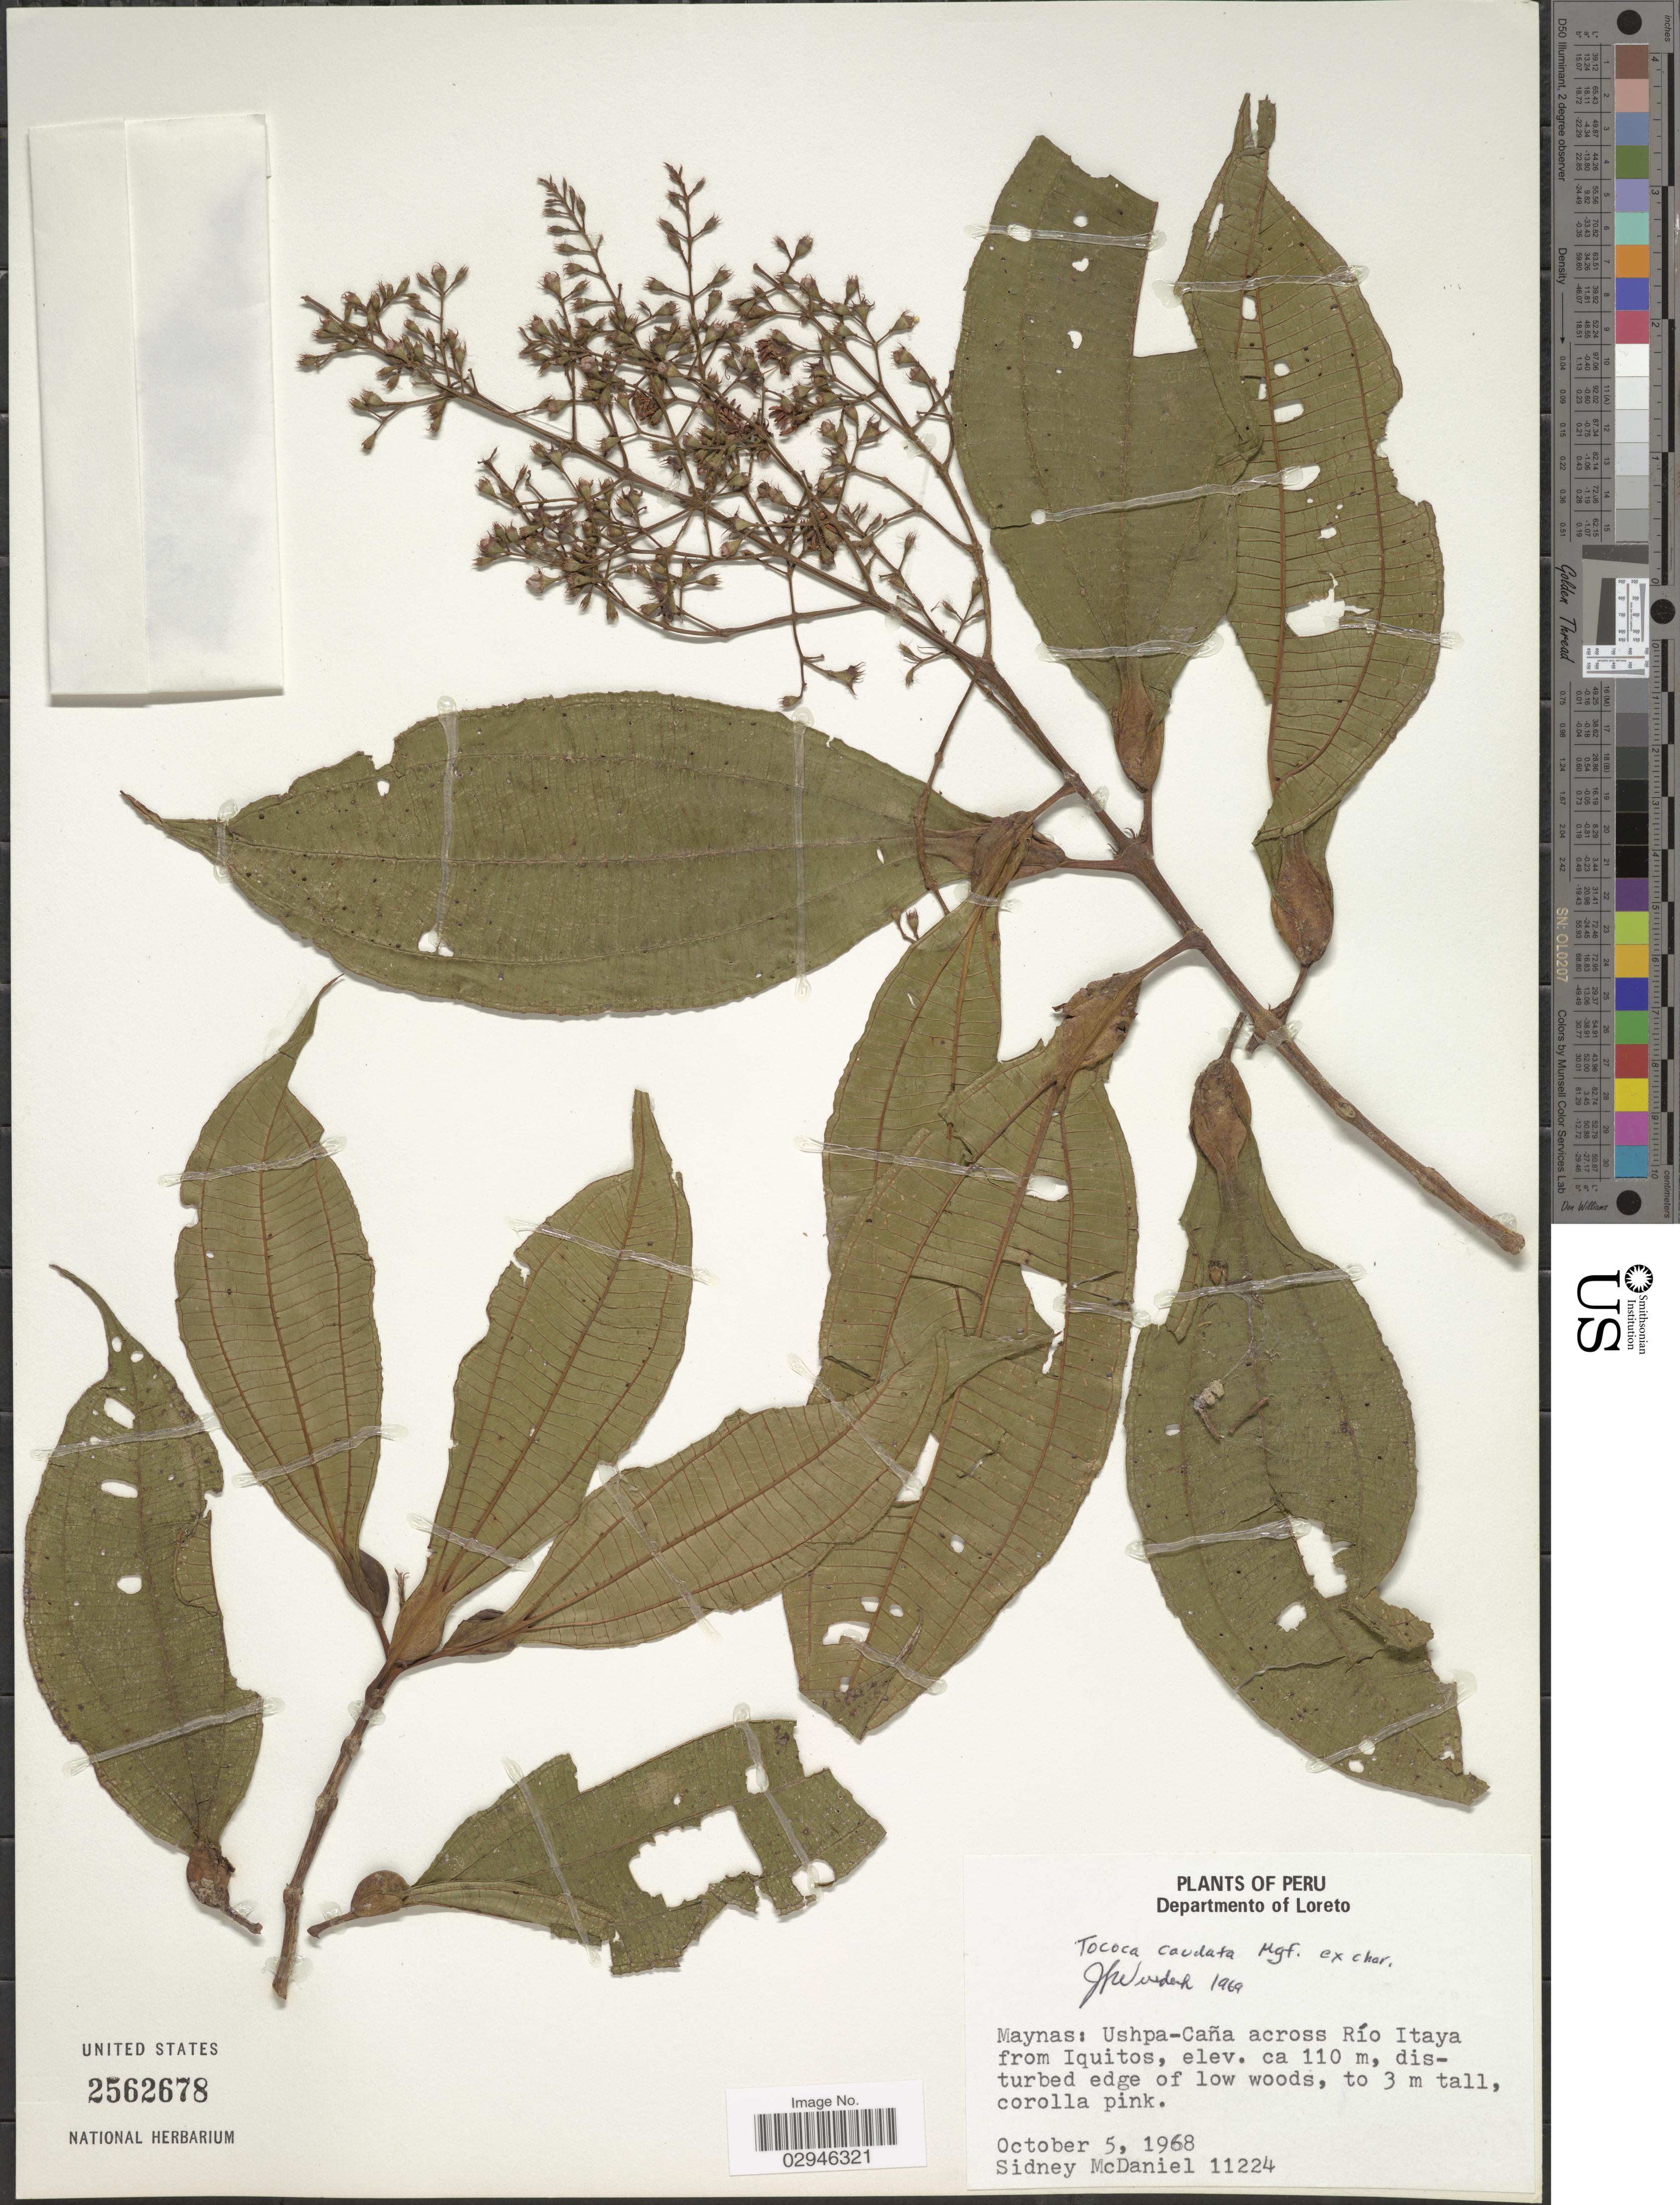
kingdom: Plantae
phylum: Tracheophyta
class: Magnoliopsida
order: Myrtales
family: Melastomataceae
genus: Tococa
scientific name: Tococa caudata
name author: Markgr.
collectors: S. McDaniel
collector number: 11224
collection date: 1968-10-05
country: Peru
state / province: Loreto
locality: Departmento of Loreto, Maynas: Ushpa-Caña across Río Itaya from Iquitos.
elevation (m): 110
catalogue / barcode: US 2562678